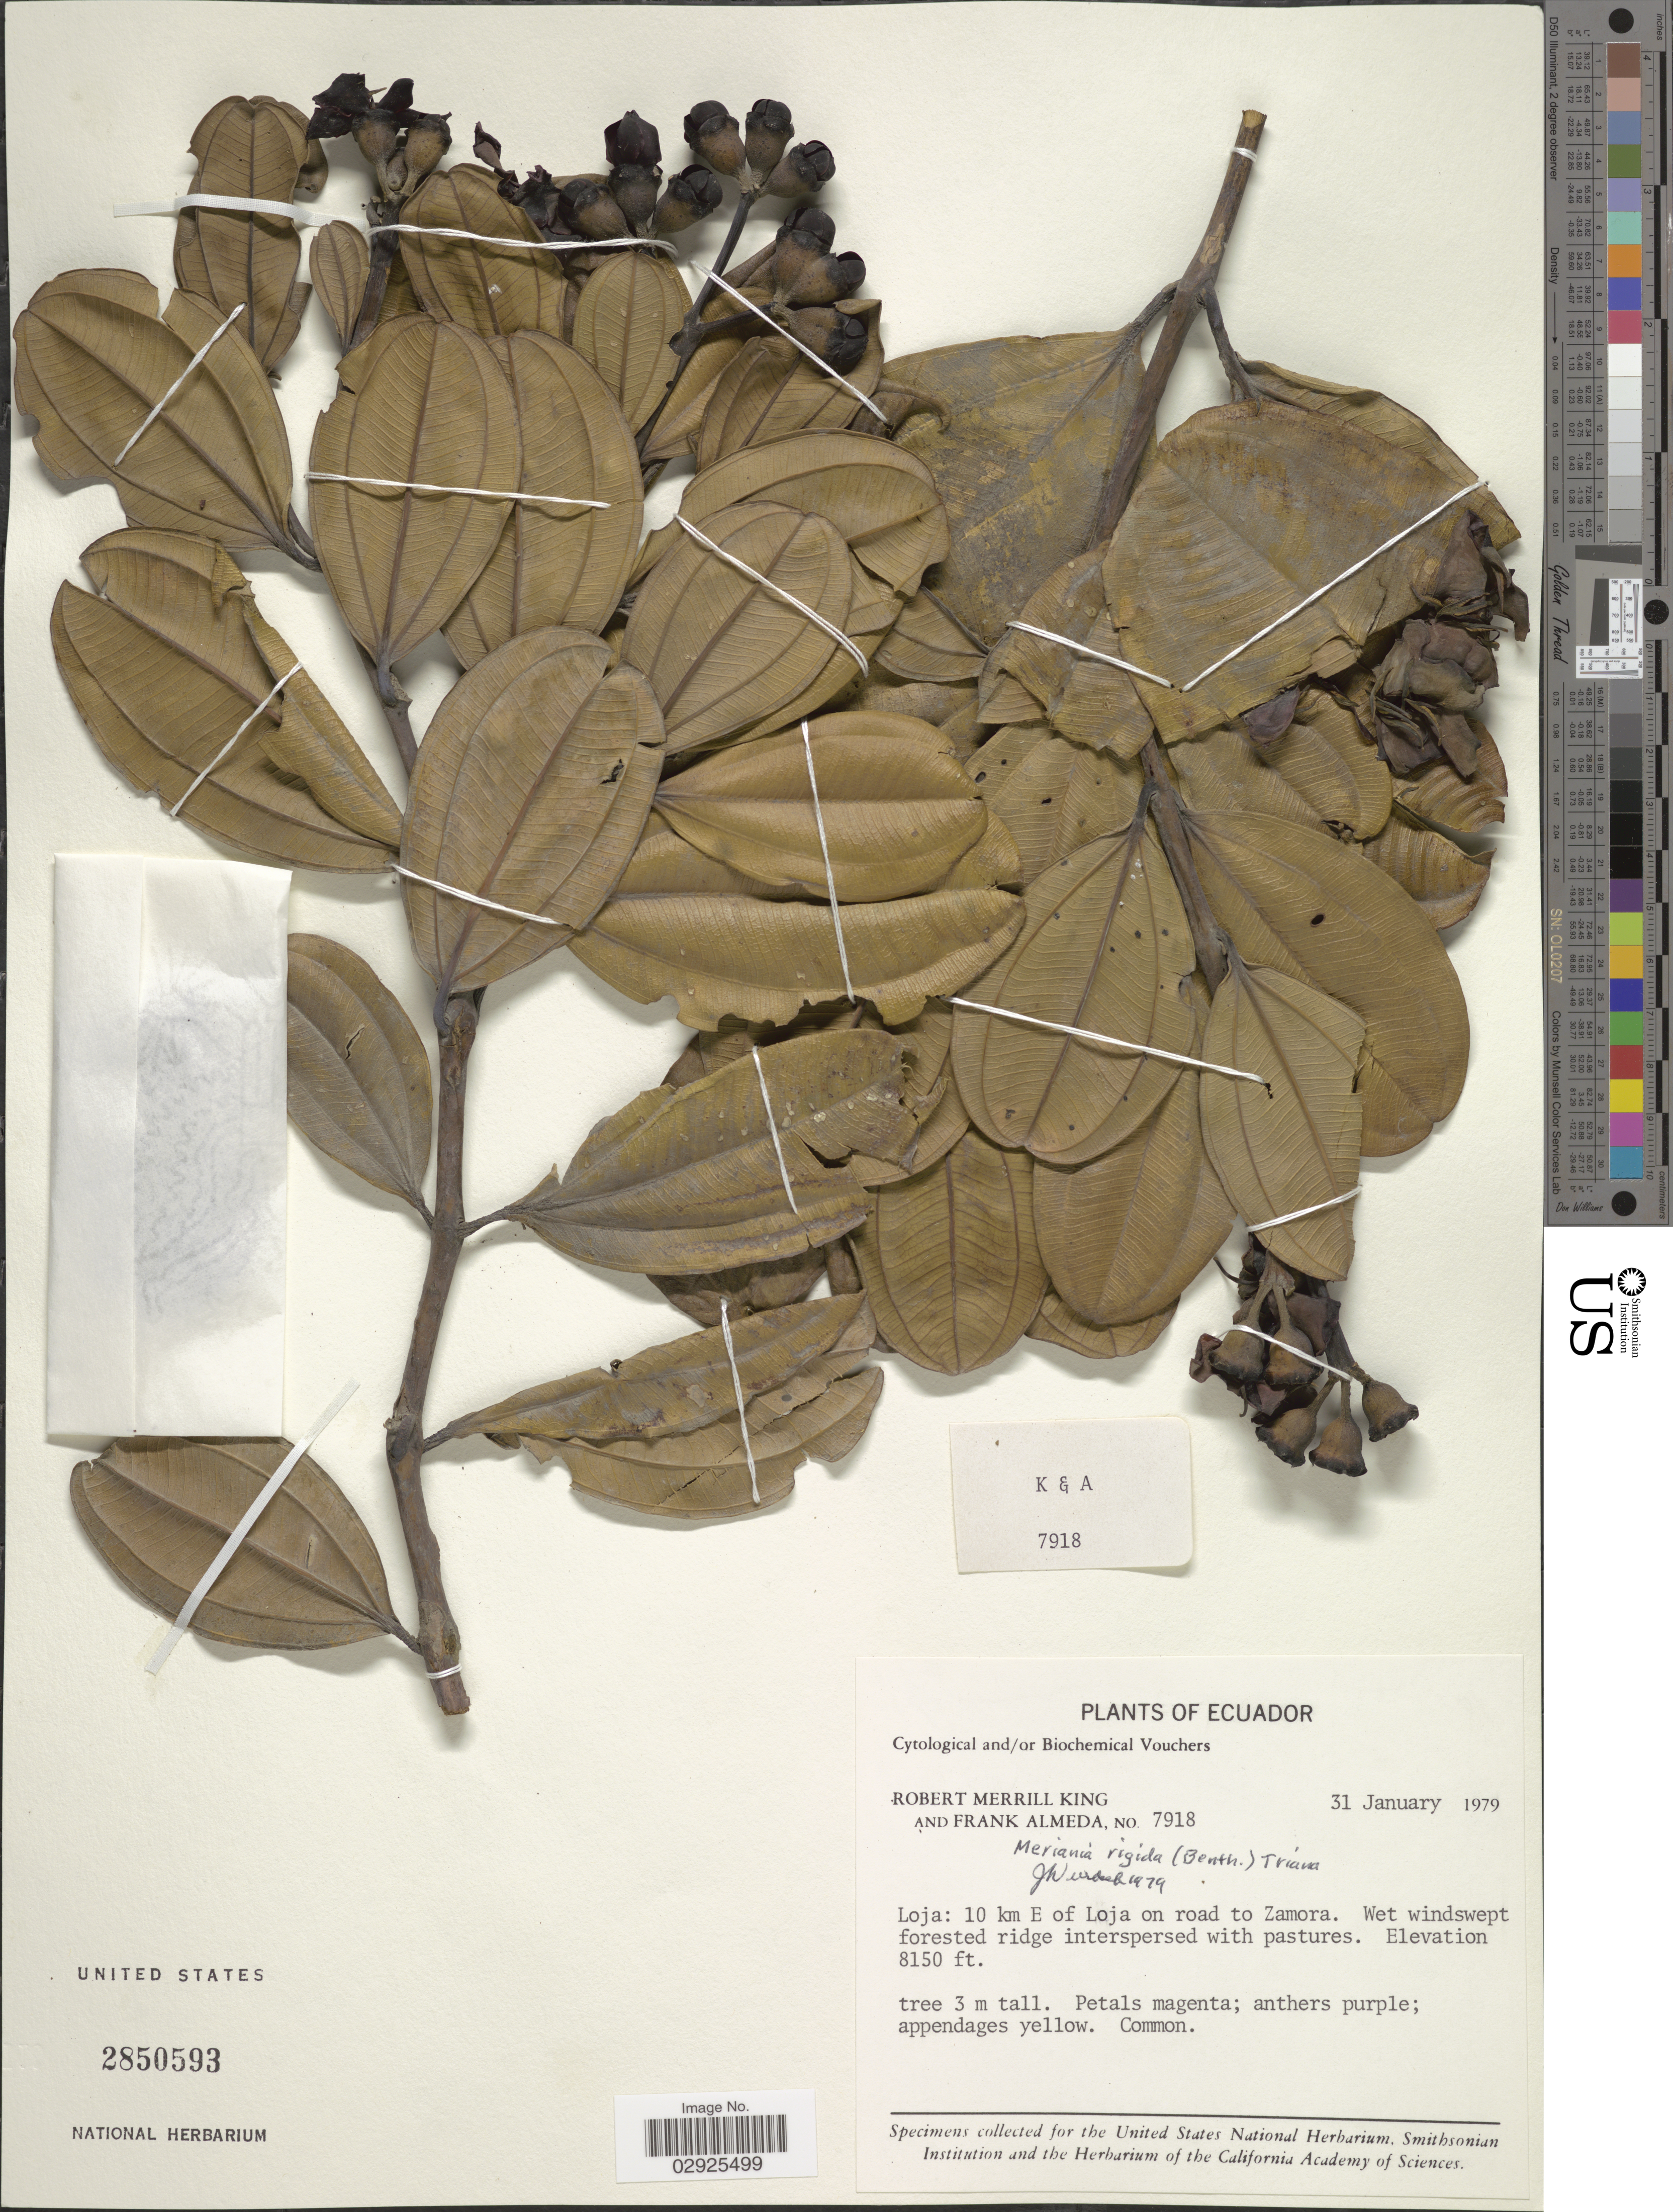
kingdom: Plantae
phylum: Tracheophyta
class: Magnoliopsida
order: Myrtales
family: Melastomataceae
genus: Meriania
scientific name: Meriania rigida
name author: (Benth.) Triana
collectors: R. M. King & F. Almeda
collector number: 7918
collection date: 1979-01-31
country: Ecuador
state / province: Loja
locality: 10 km E of Loja on road to Zamora.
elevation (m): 2484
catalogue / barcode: US 2850593